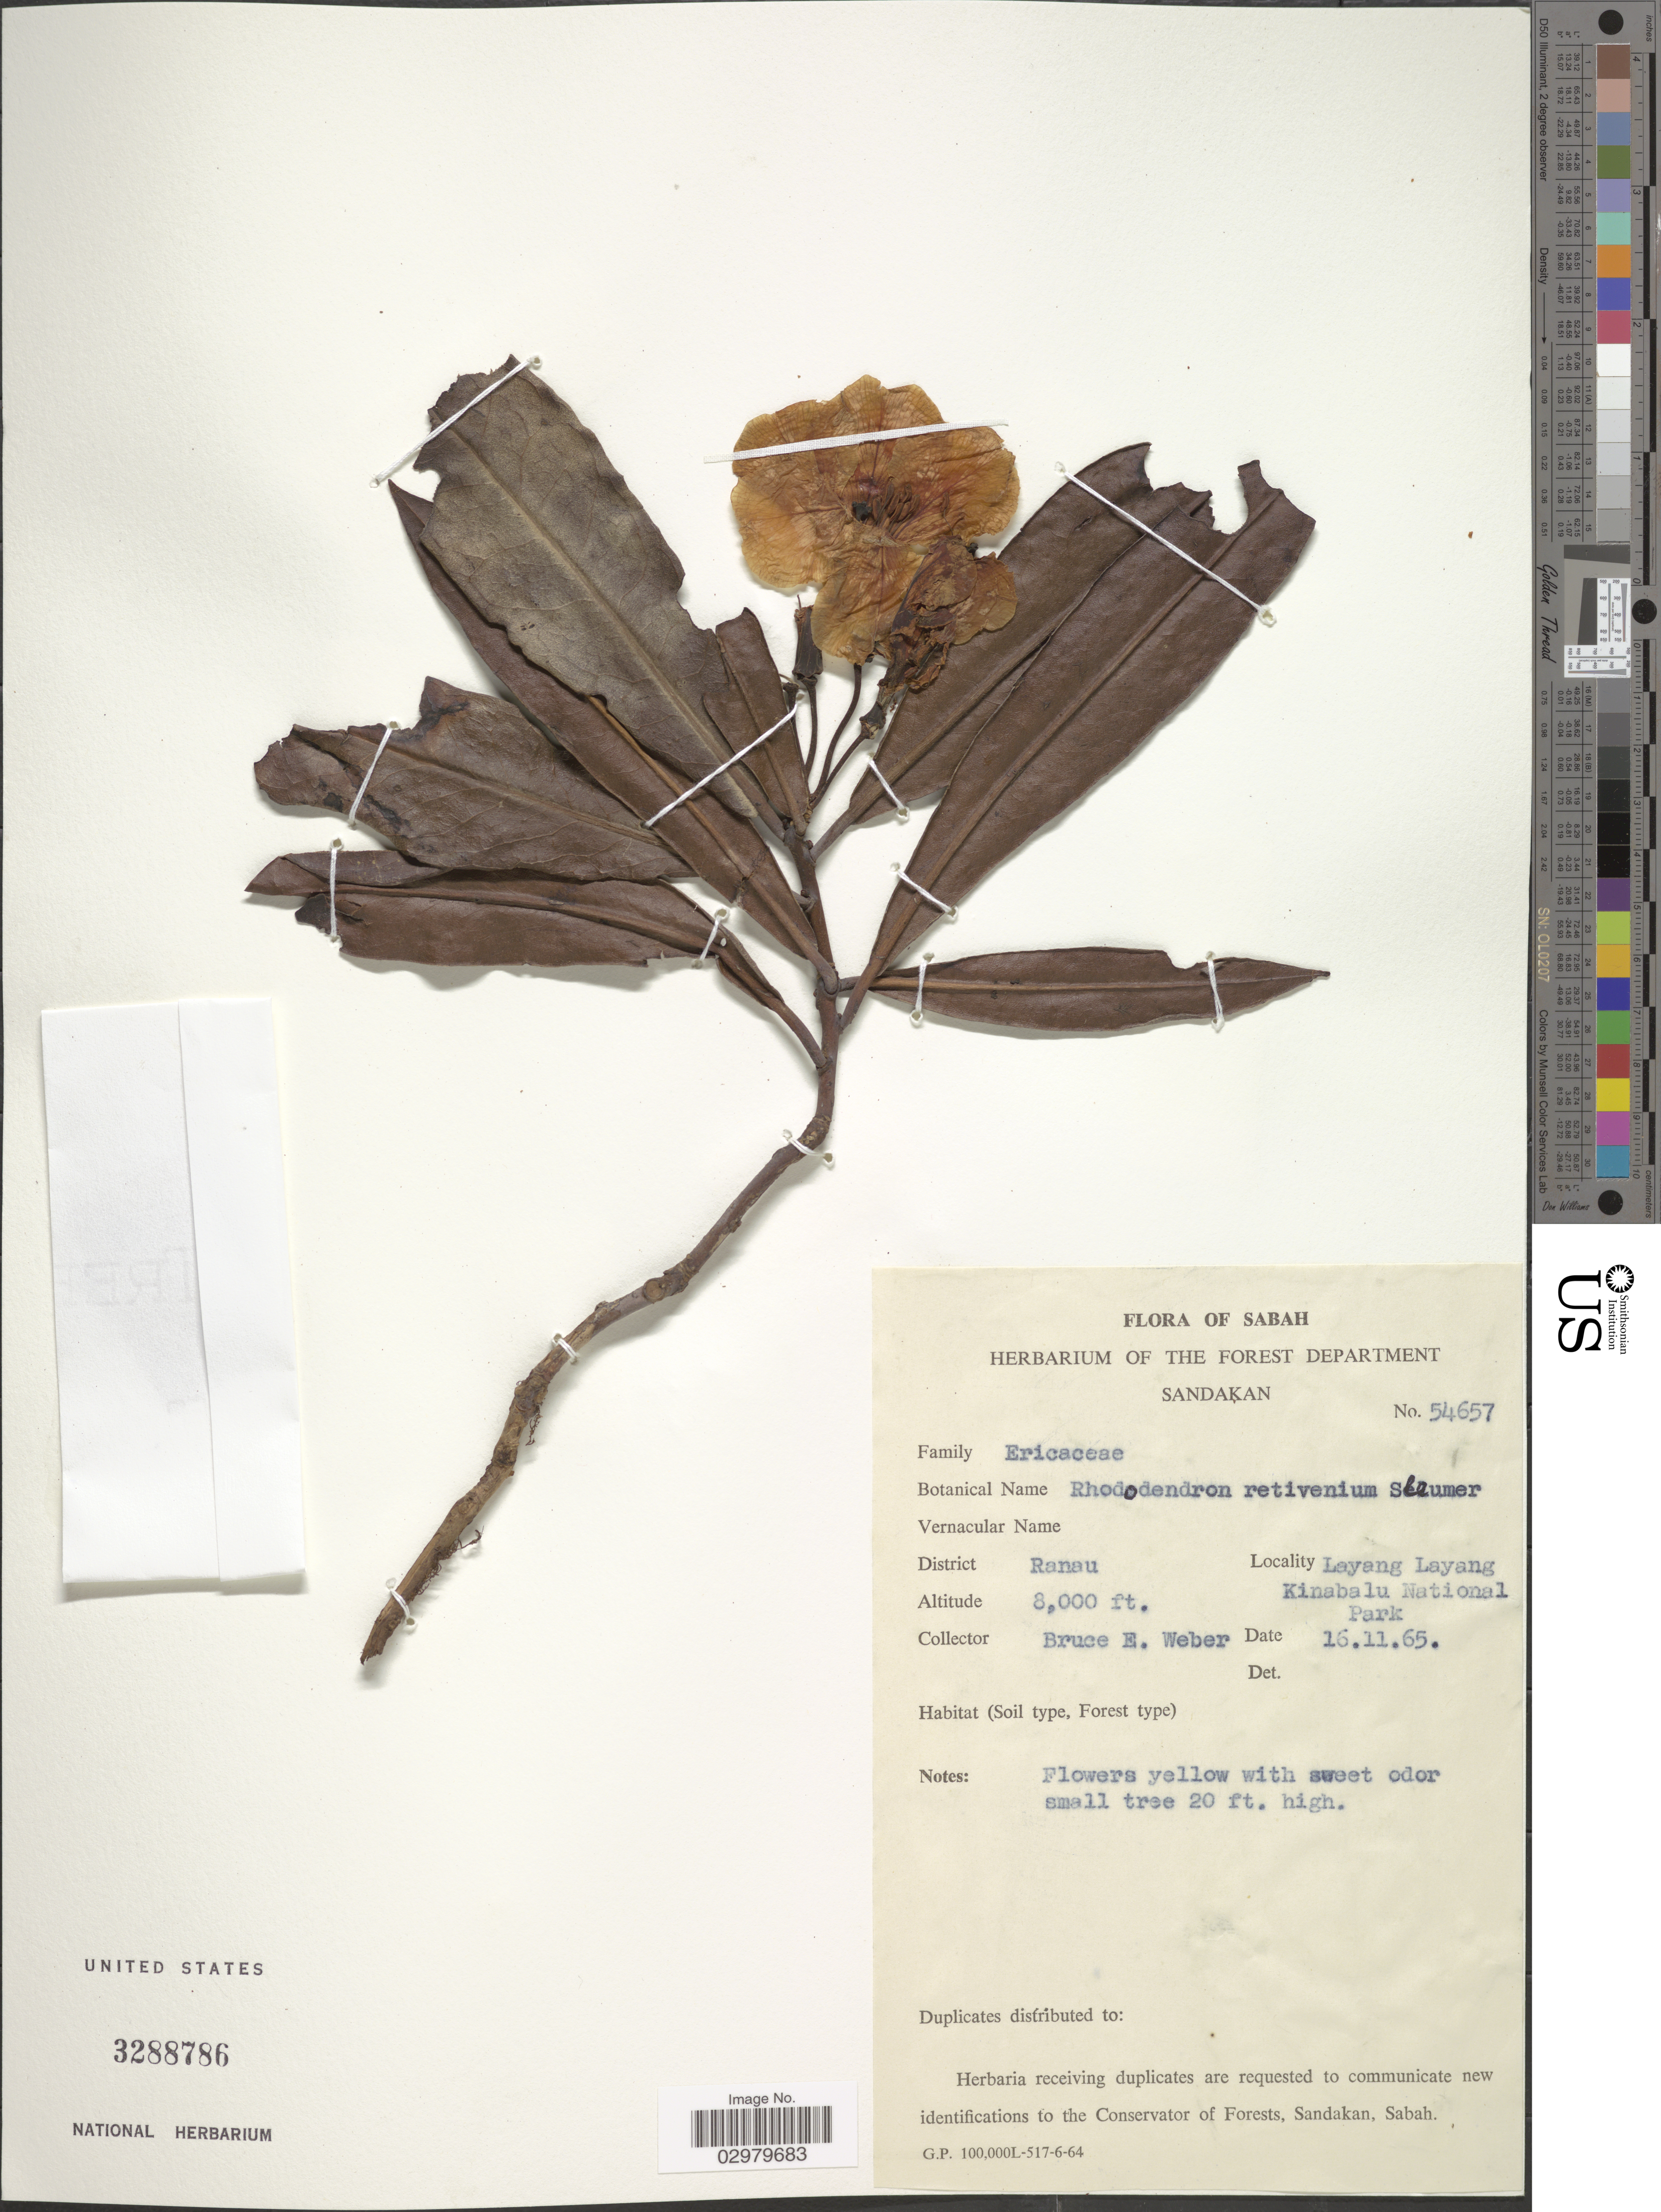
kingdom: Plantae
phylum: Tracheophyta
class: Magnoliopsida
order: Ericales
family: Ericaceae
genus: Rhododendron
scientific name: Rhododendron retivenium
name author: Sleumer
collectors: B. E. Weber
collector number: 54657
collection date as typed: Transcribed d/m/y: 16/11/65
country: Malaysia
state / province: Sabah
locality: Sandakan. District Ranau. Layang Layang Kinabalu National Park.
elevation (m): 2438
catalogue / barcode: US 3288786